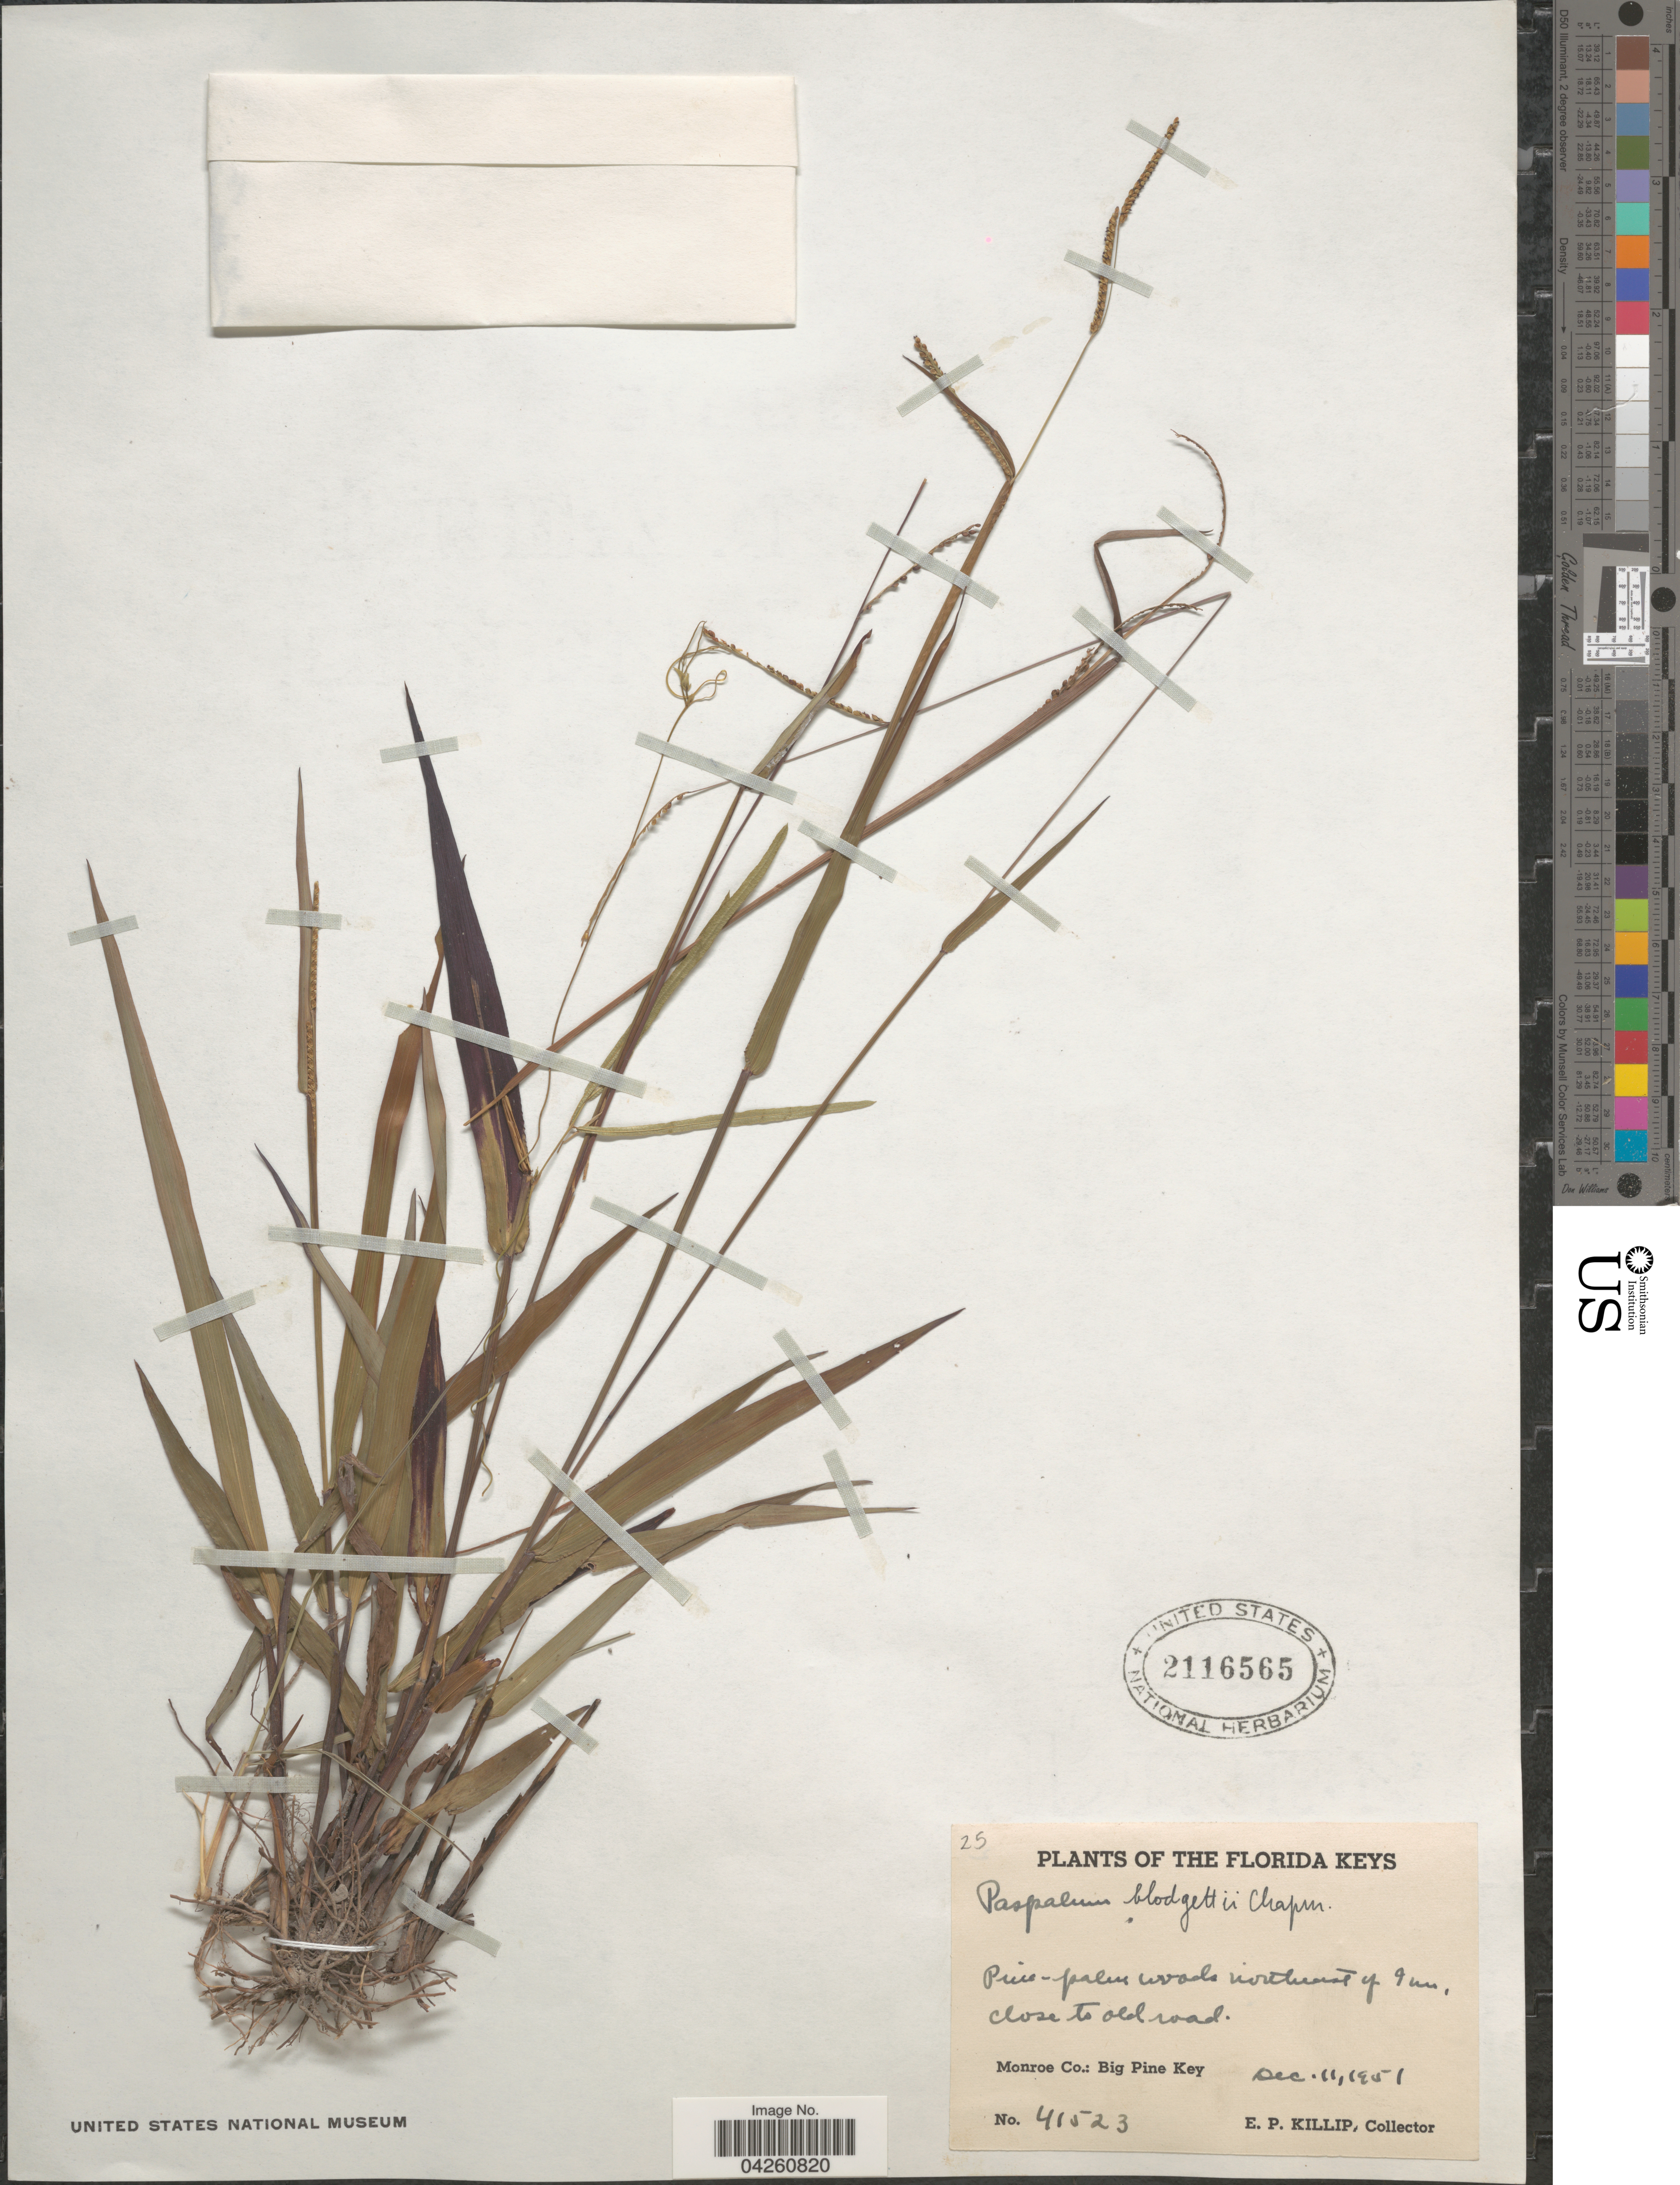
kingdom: Plantae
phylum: Tracheophyta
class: Liliopsida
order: Poales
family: Poaceae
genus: Paspalum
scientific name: Paspalum blodgettii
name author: Chapm.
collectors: E. P. Killip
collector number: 41523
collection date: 1951-12-11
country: United States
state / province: Florida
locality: Florida Keys. Pine-palm woods northeast of Inn, close to old road. Monroe Co.: Big Pine Key.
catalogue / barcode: US 2116565